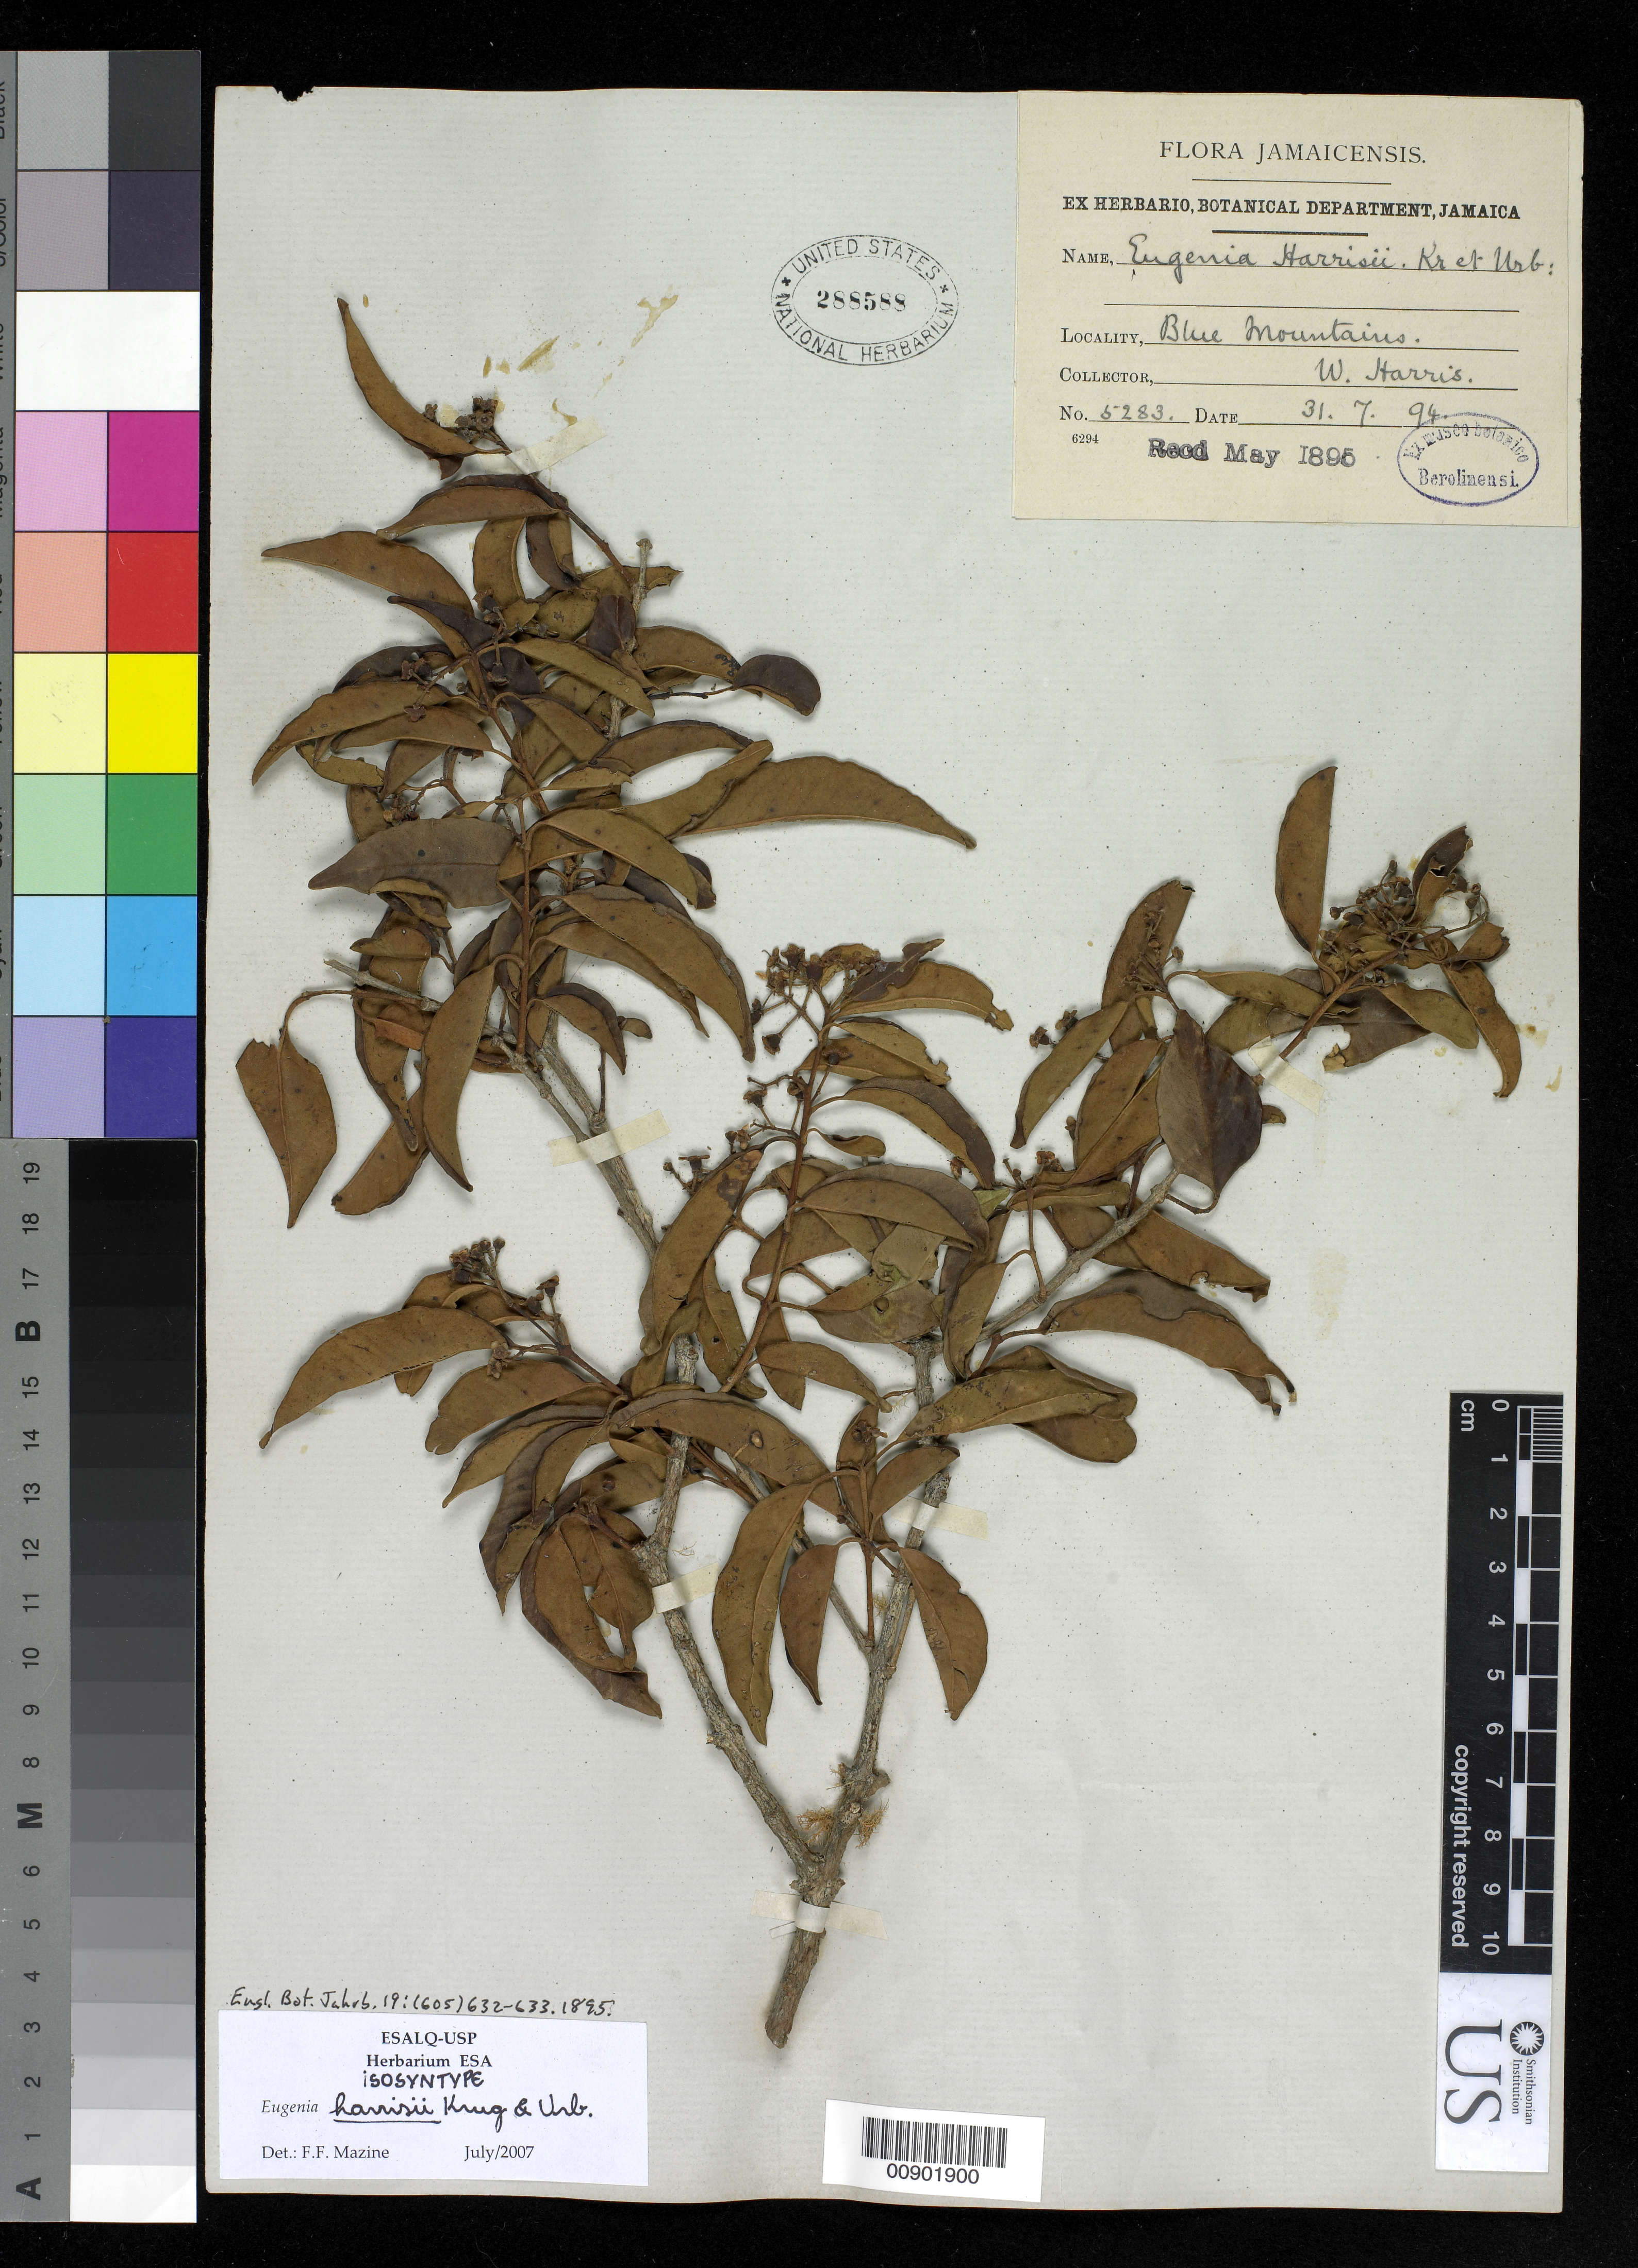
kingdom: Plantae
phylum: Tracheophyta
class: Magnoliopsida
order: Myrtales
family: Myrtaceae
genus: Eugenia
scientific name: Eugenia harrisii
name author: Krug & Urb.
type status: Isosyntype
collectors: W. Harris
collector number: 5283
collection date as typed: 31 Jul 1894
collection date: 1894-07-31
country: Jamaica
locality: Blue Mountains.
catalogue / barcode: US 288588